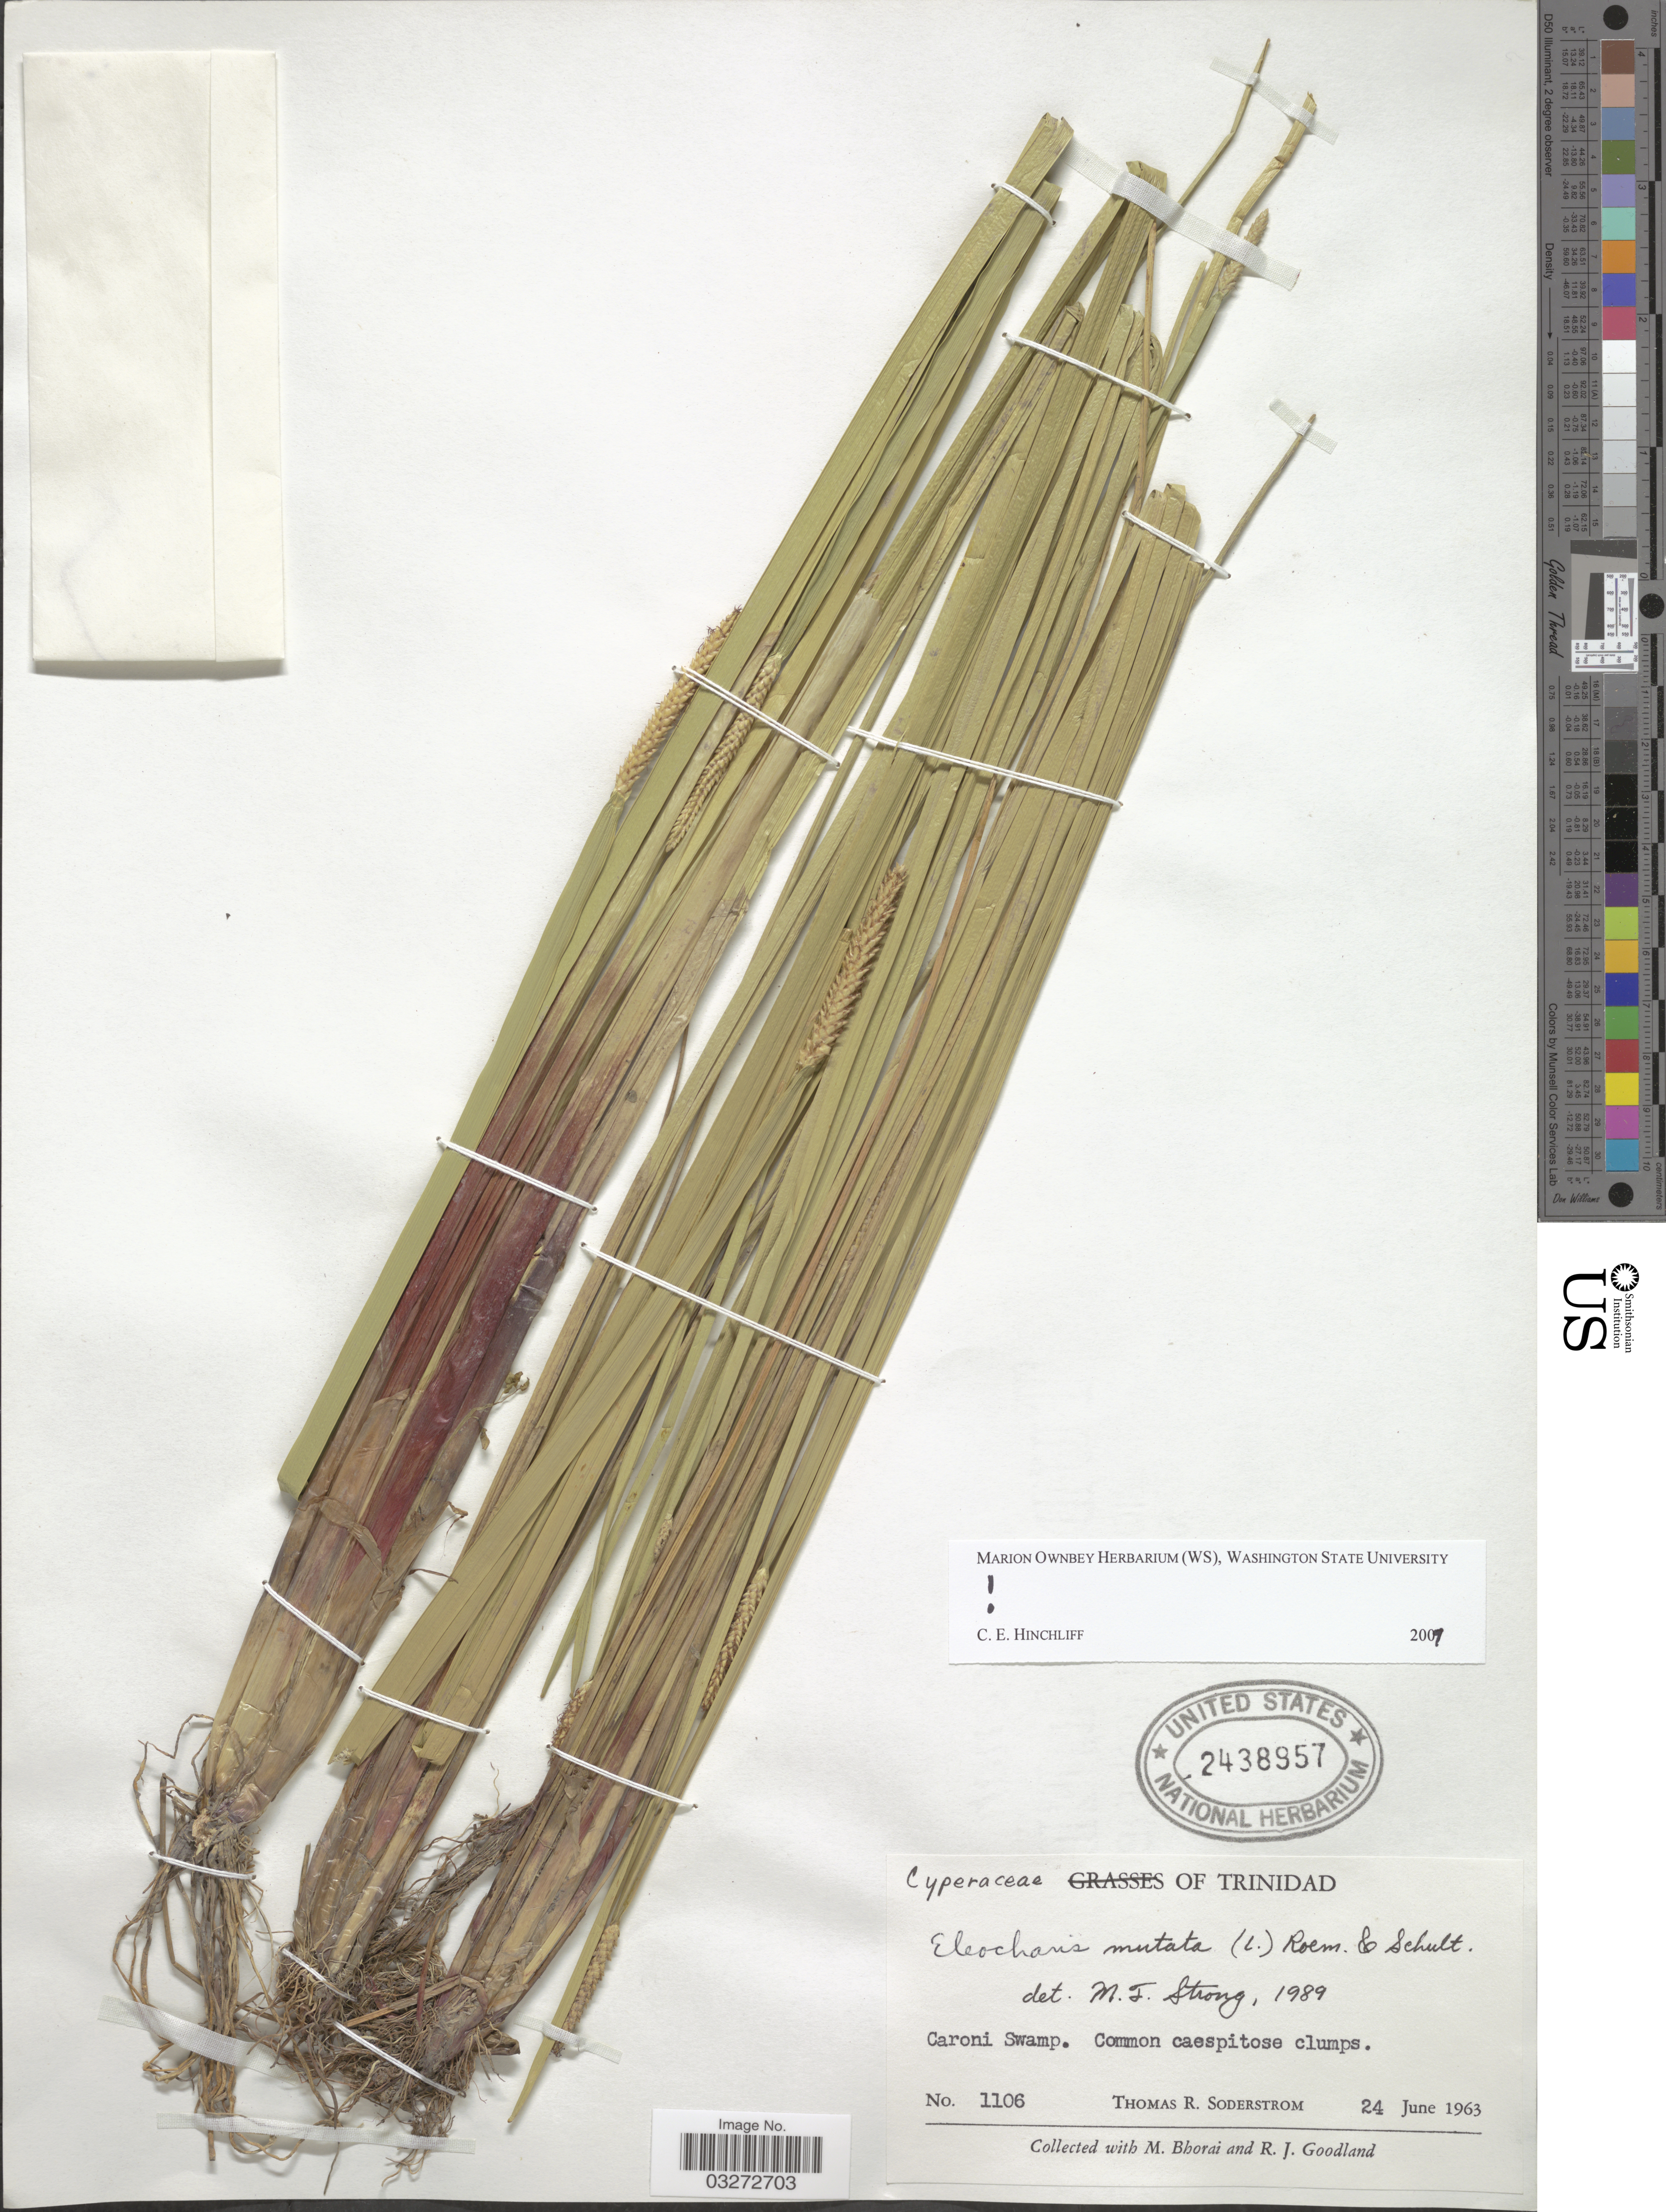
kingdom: Plantae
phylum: Tracheophyta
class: Liliopsida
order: Poales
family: Cyperaceae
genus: Eleocharis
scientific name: Eleocharis mutata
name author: (L.) Roem. & Schult.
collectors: T. R. Soderstrom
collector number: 1106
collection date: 1963-06-24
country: Trinidad and Tobago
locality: Trinidad. Caroni Swamp.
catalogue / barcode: US 2438957